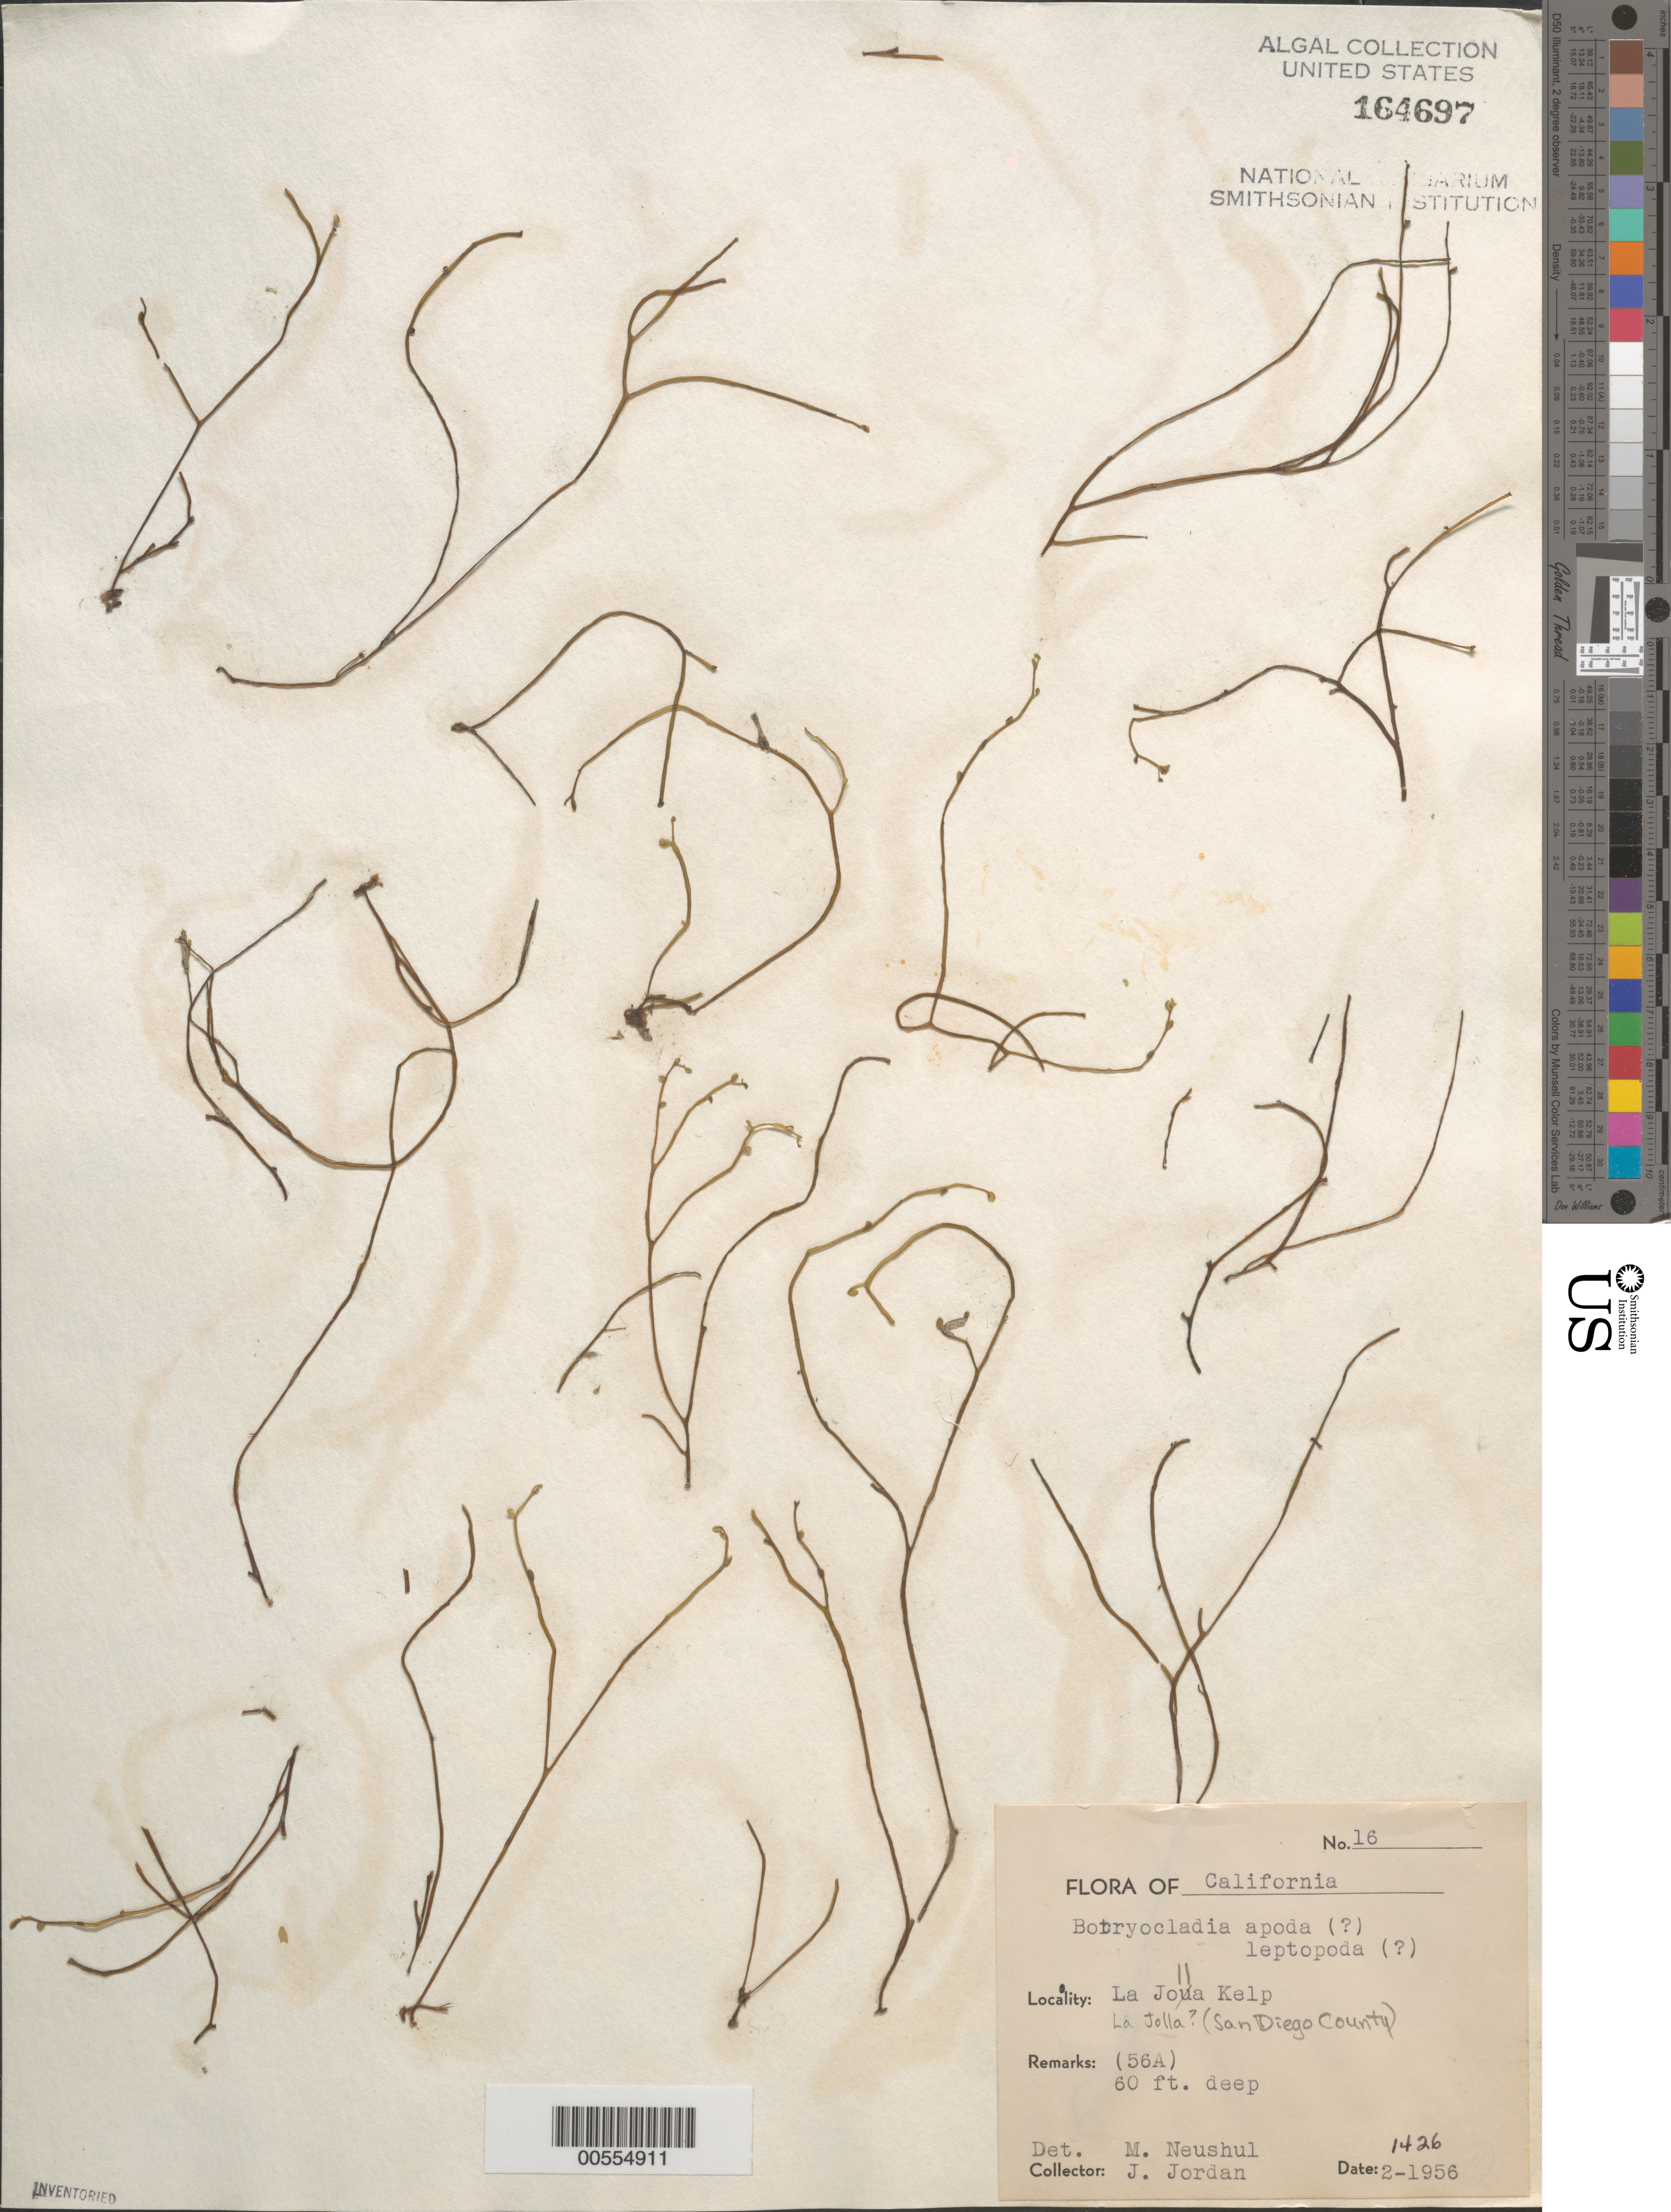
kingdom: Plantae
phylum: Rhodophyta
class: Florideophyceae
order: Rhodymeniales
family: Rhodymeniaceae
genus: Botryocladia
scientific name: Botryocladia apoda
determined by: Neushul, M.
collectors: J. Jordan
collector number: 1426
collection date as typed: Feb 1956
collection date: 1956-02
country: United States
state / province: California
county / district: San Diego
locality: La Jolla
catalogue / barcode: US 164697